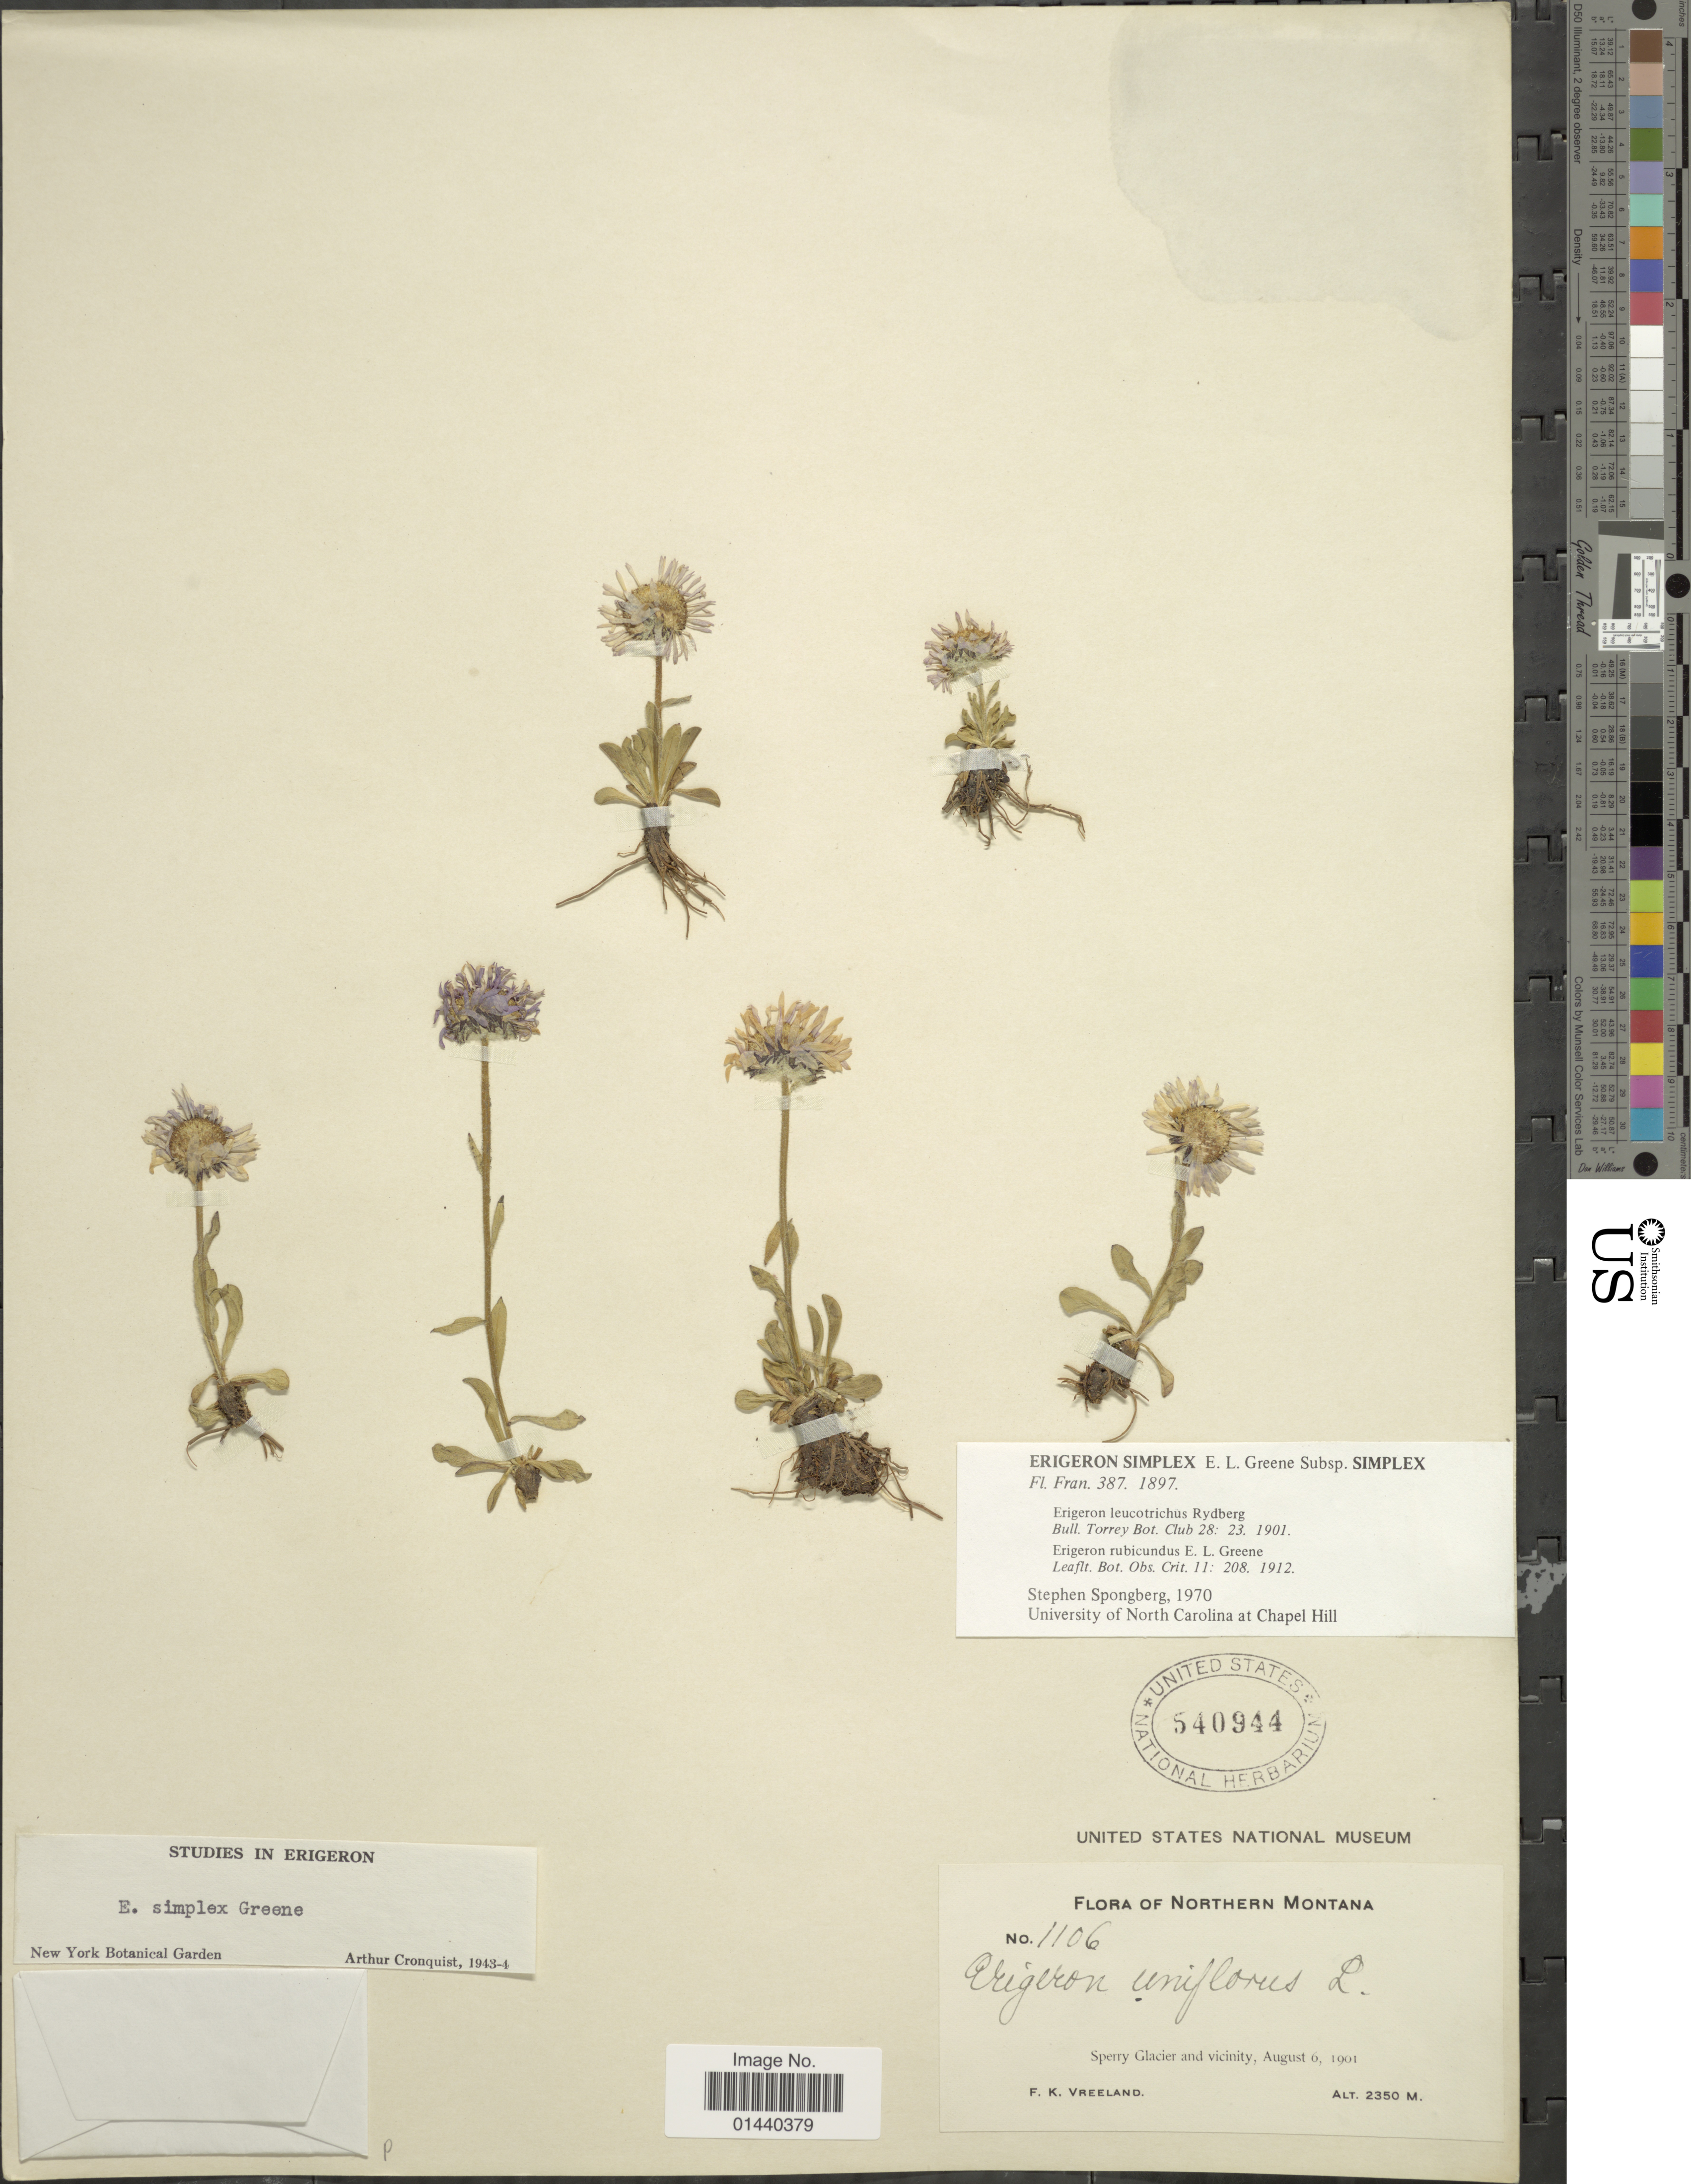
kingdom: Plantae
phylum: Tracheophyta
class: Magnoliopsida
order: Asterales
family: Asteraceae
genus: Erigeron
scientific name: Erigeron simplex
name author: Greene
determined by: Cronquist, A. J.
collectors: F. Vreeland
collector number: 1106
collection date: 1901-08-06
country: United States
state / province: Montana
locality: Northern Montana. Sperry Glacier and vicinity.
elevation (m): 2350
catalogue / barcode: US 540944